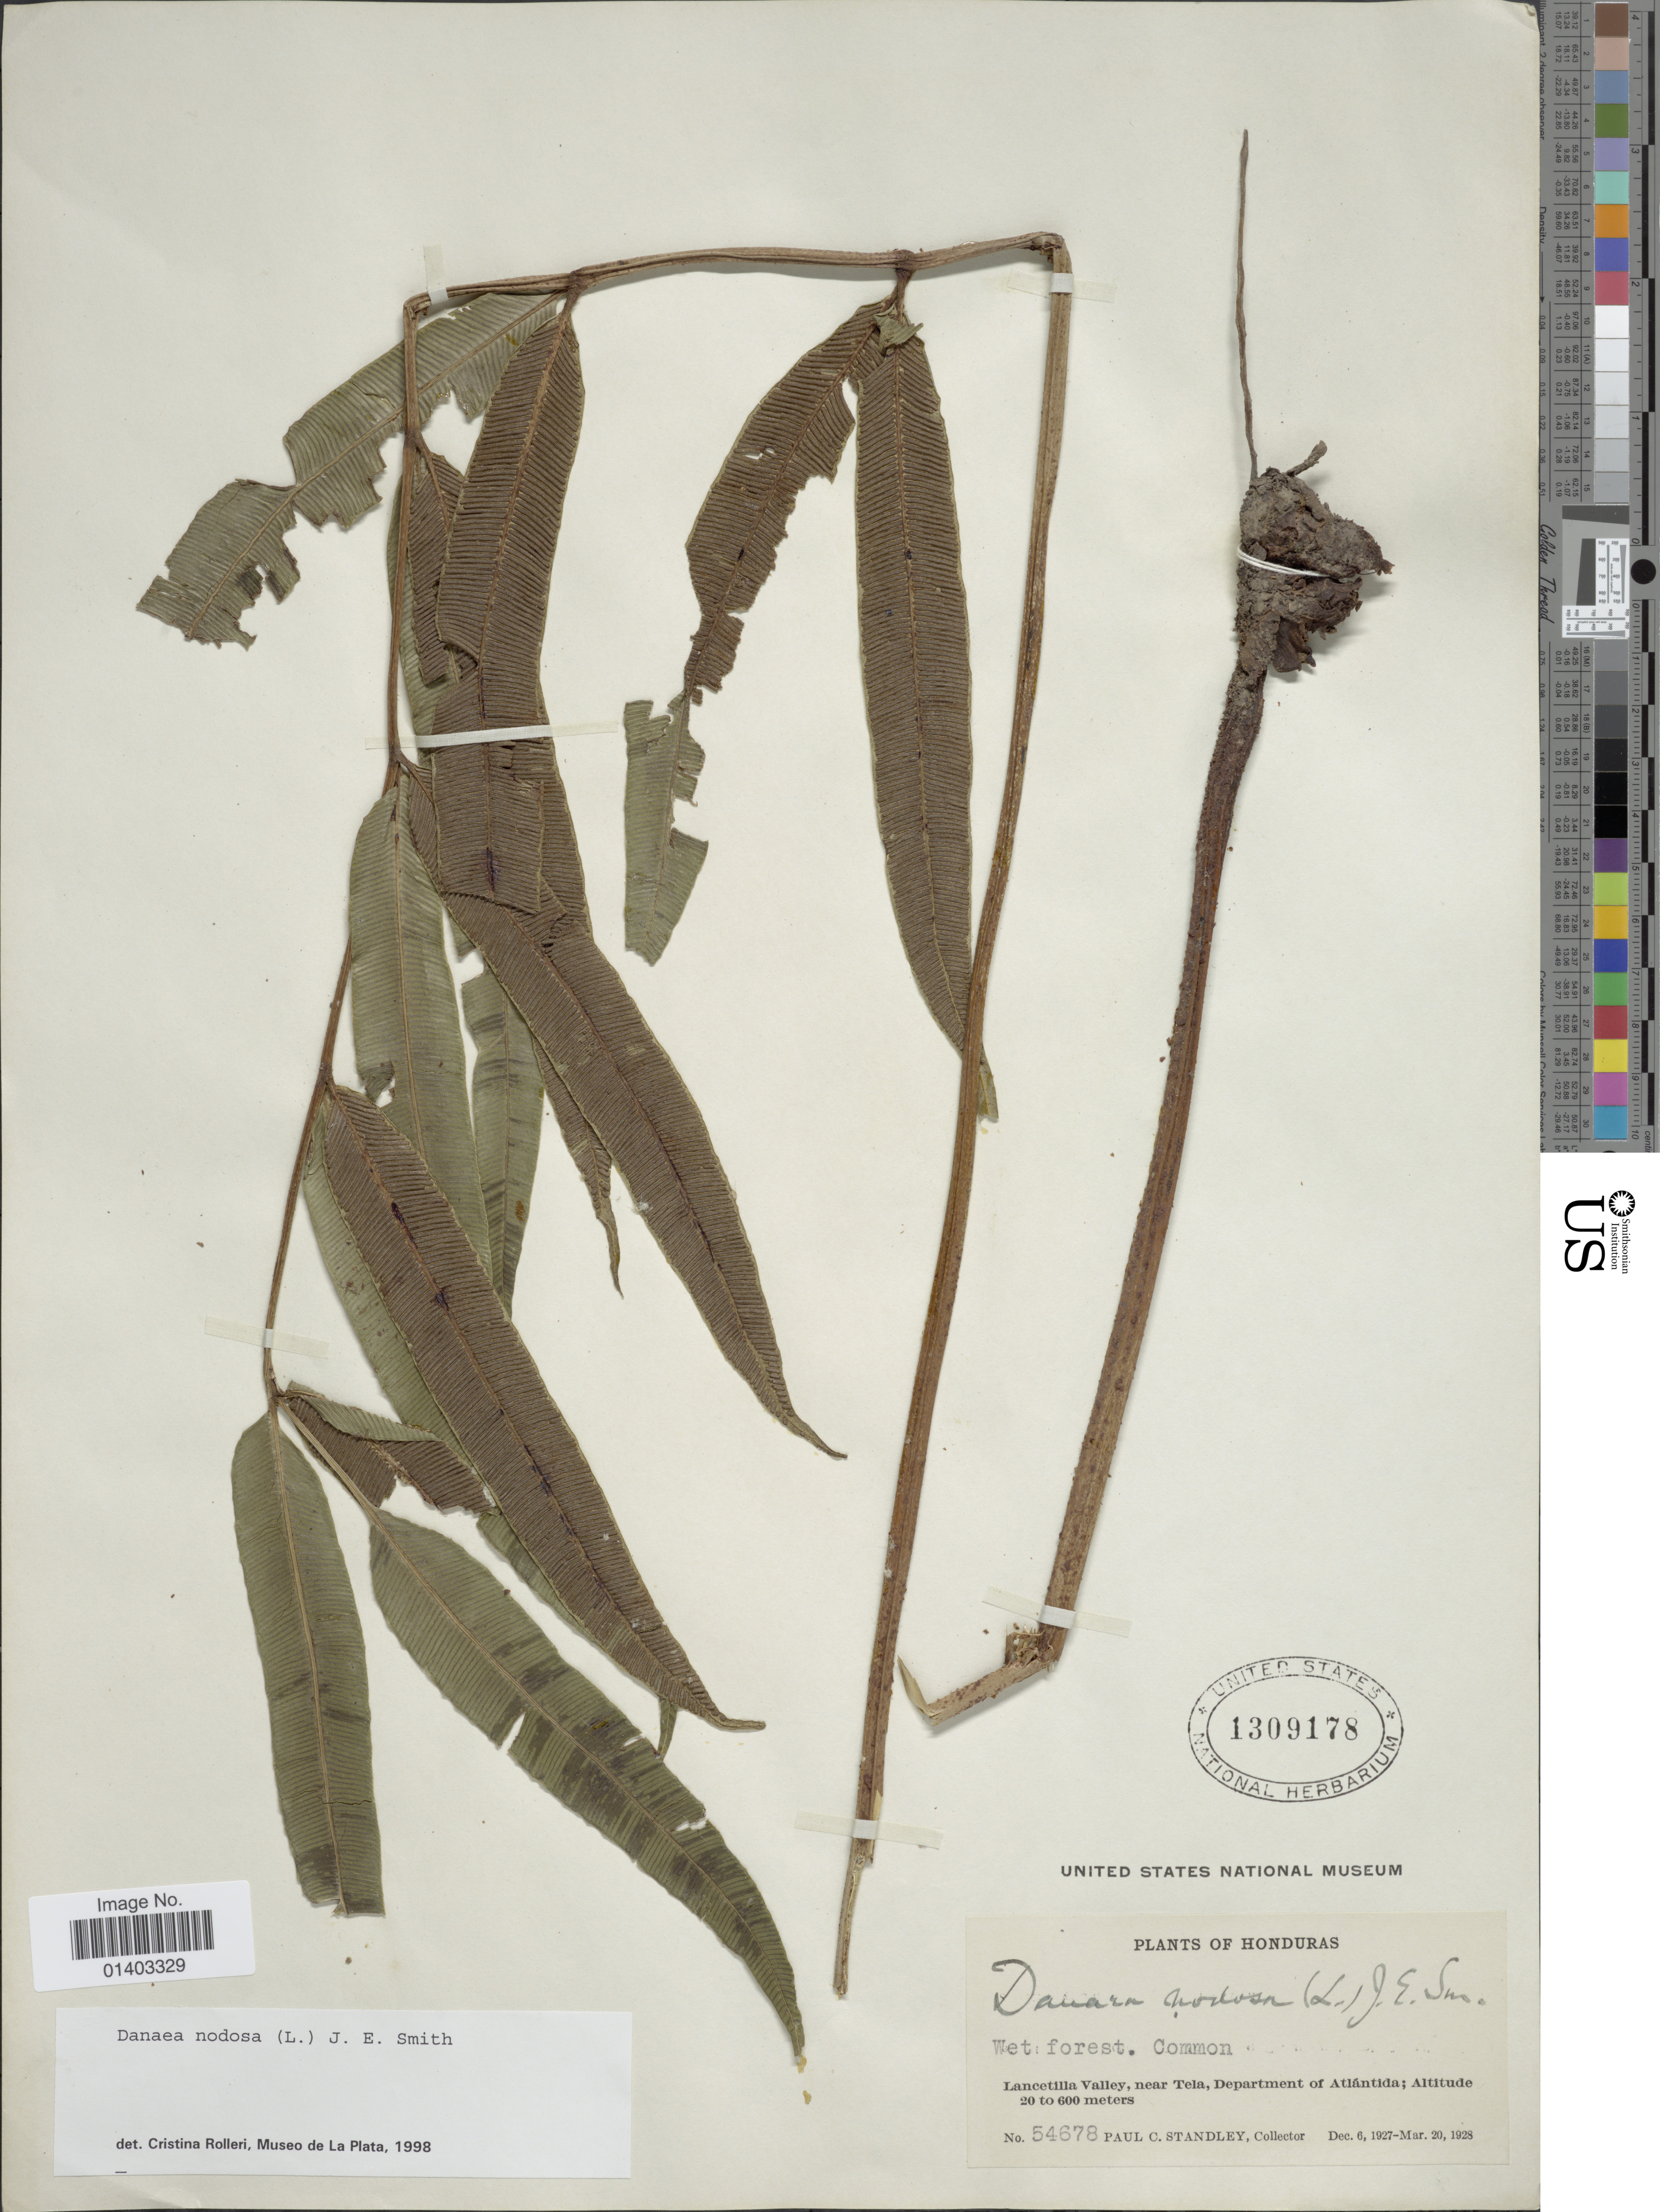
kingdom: Plantae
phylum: Tracheophyta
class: Polypodiopsida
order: Marattiales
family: Marattiaceae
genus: Danaea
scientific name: Danaea nodosa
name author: (L.) Sm.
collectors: P. C. Standley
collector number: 54678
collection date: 1927-12-06/1928-03-20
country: Honduras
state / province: Atlántida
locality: Lancetilla Valley, near Tela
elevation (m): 20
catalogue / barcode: US 1309178